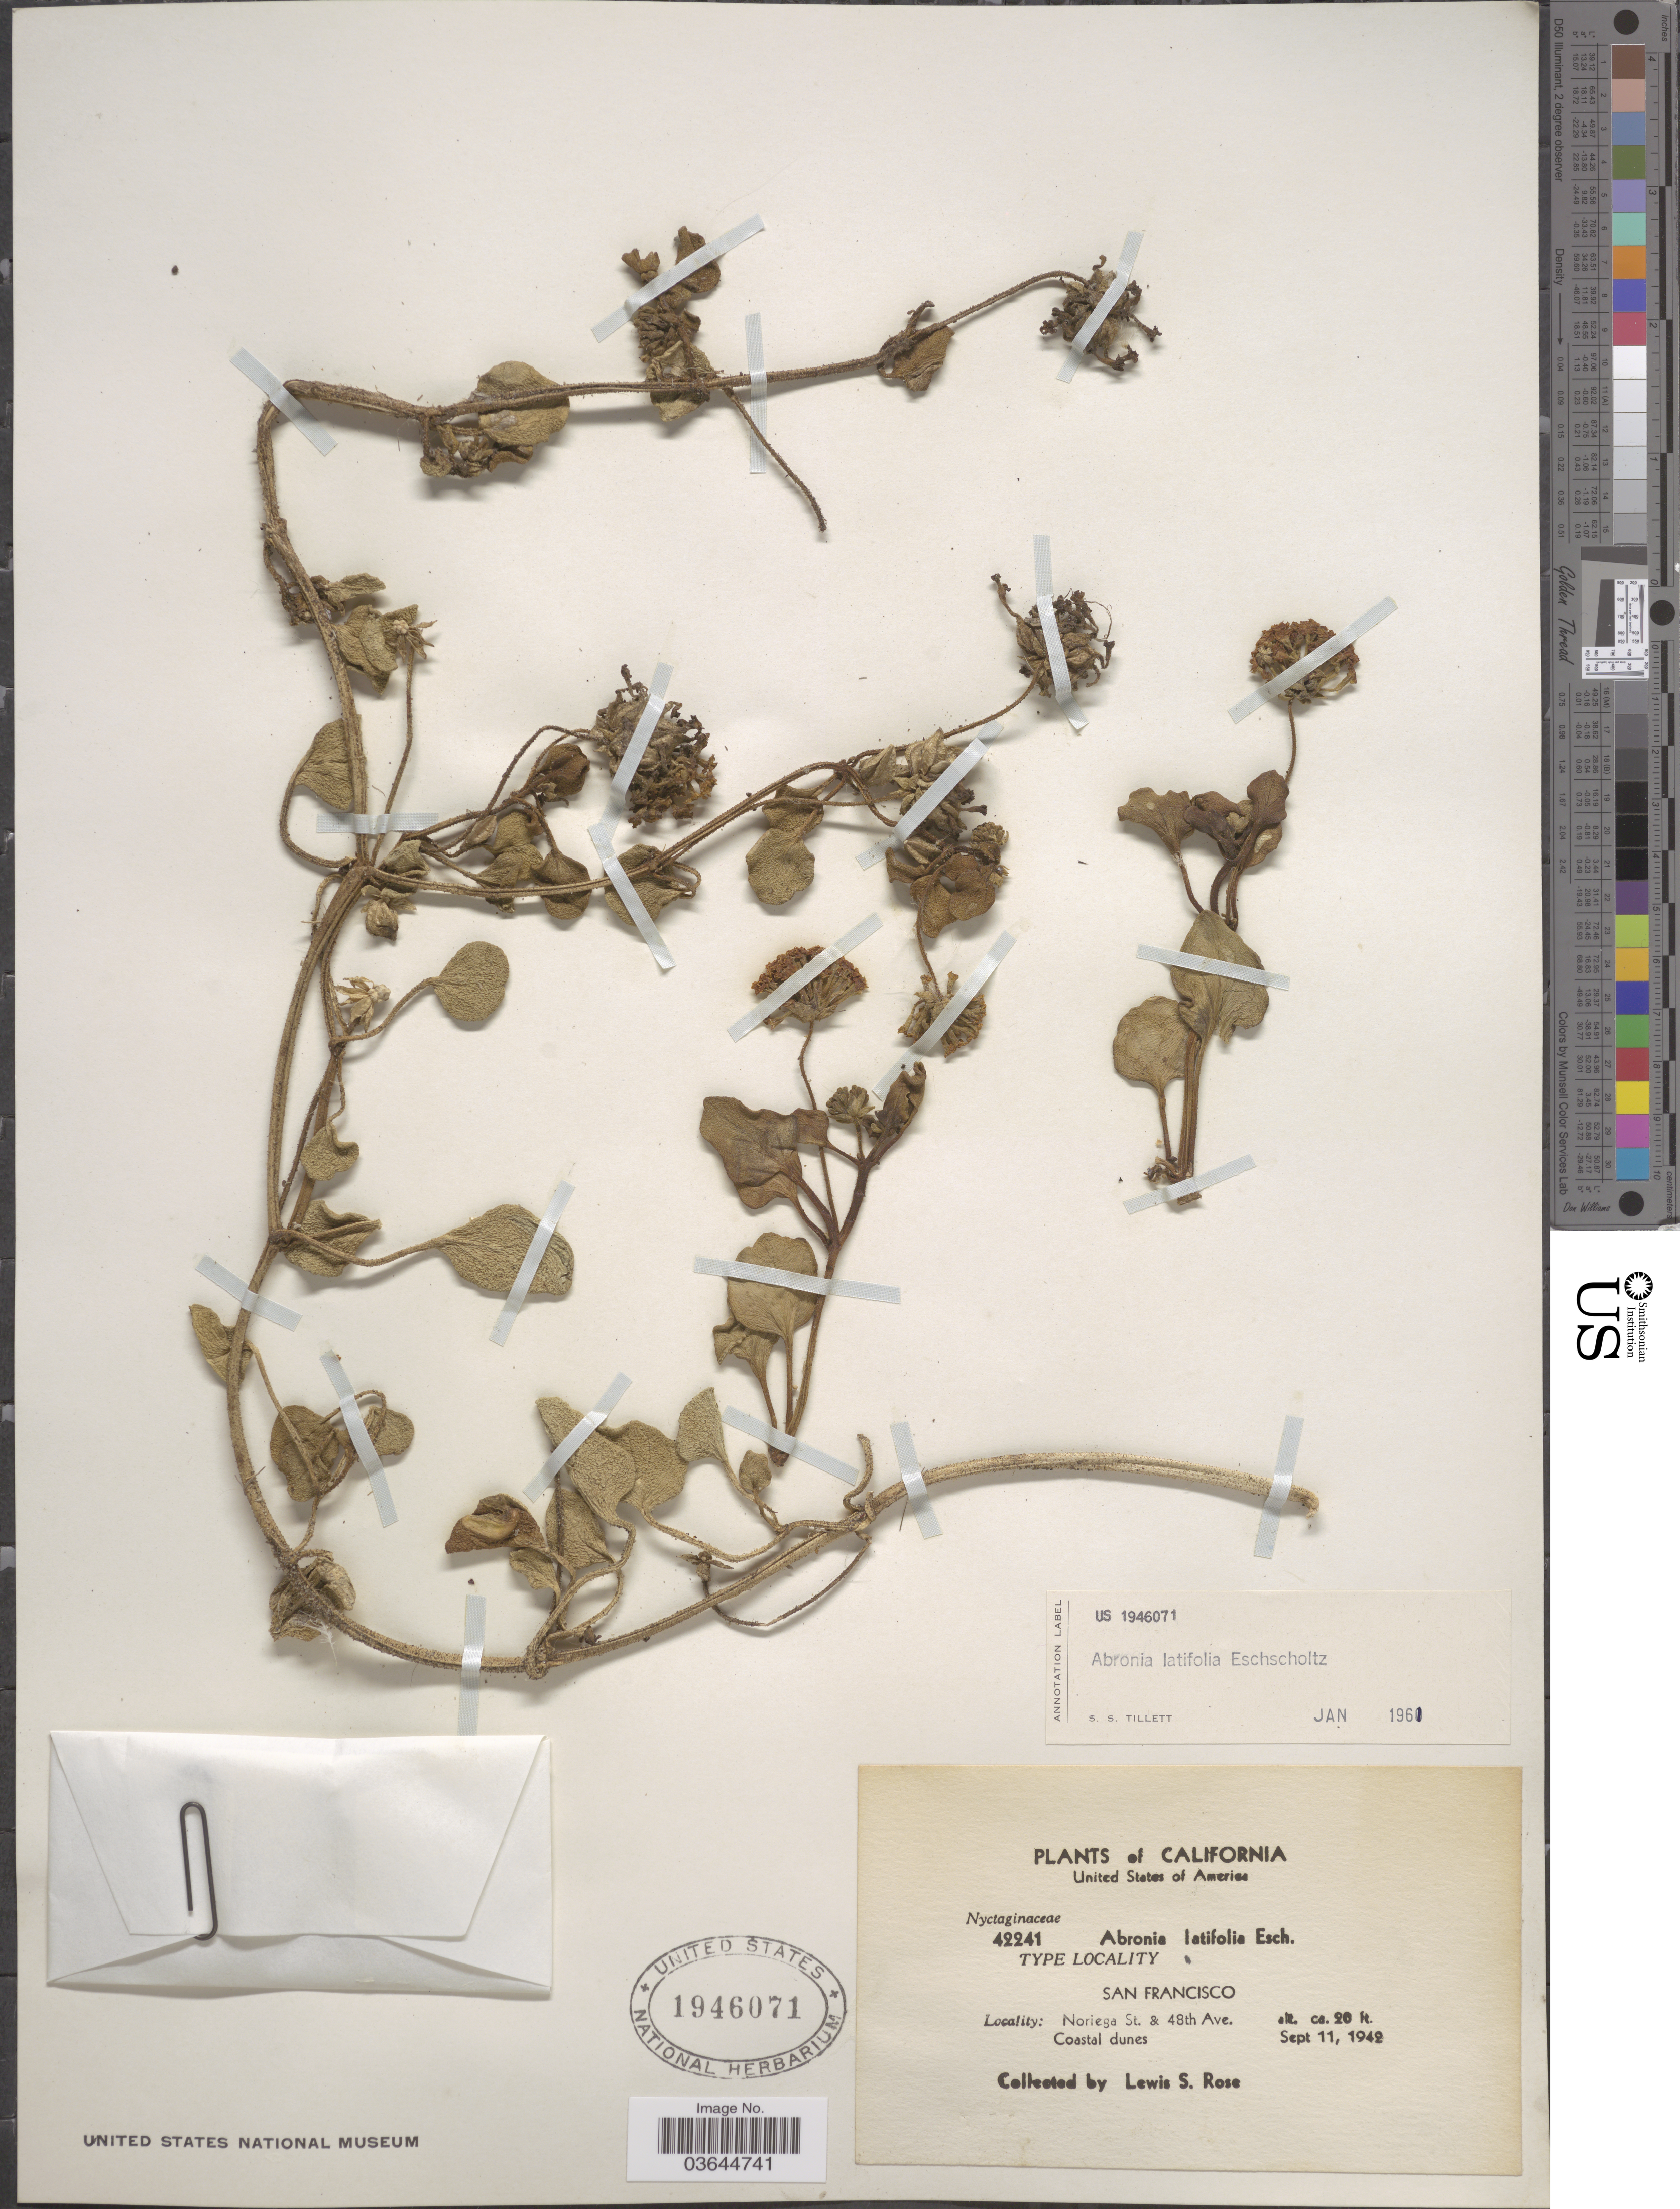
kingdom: Plantae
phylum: Tracheophyta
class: Magnoliopsida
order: Caryophyllales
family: Nyctaginaceae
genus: Abronia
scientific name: Abronia latifolia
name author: Eschsch.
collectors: L. S. Rose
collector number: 42241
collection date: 1942-09-11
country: United States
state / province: California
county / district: San Francisco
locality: San Francisco. Noriega St. & 48th Ave.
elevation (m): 6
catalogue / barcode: US 1946071